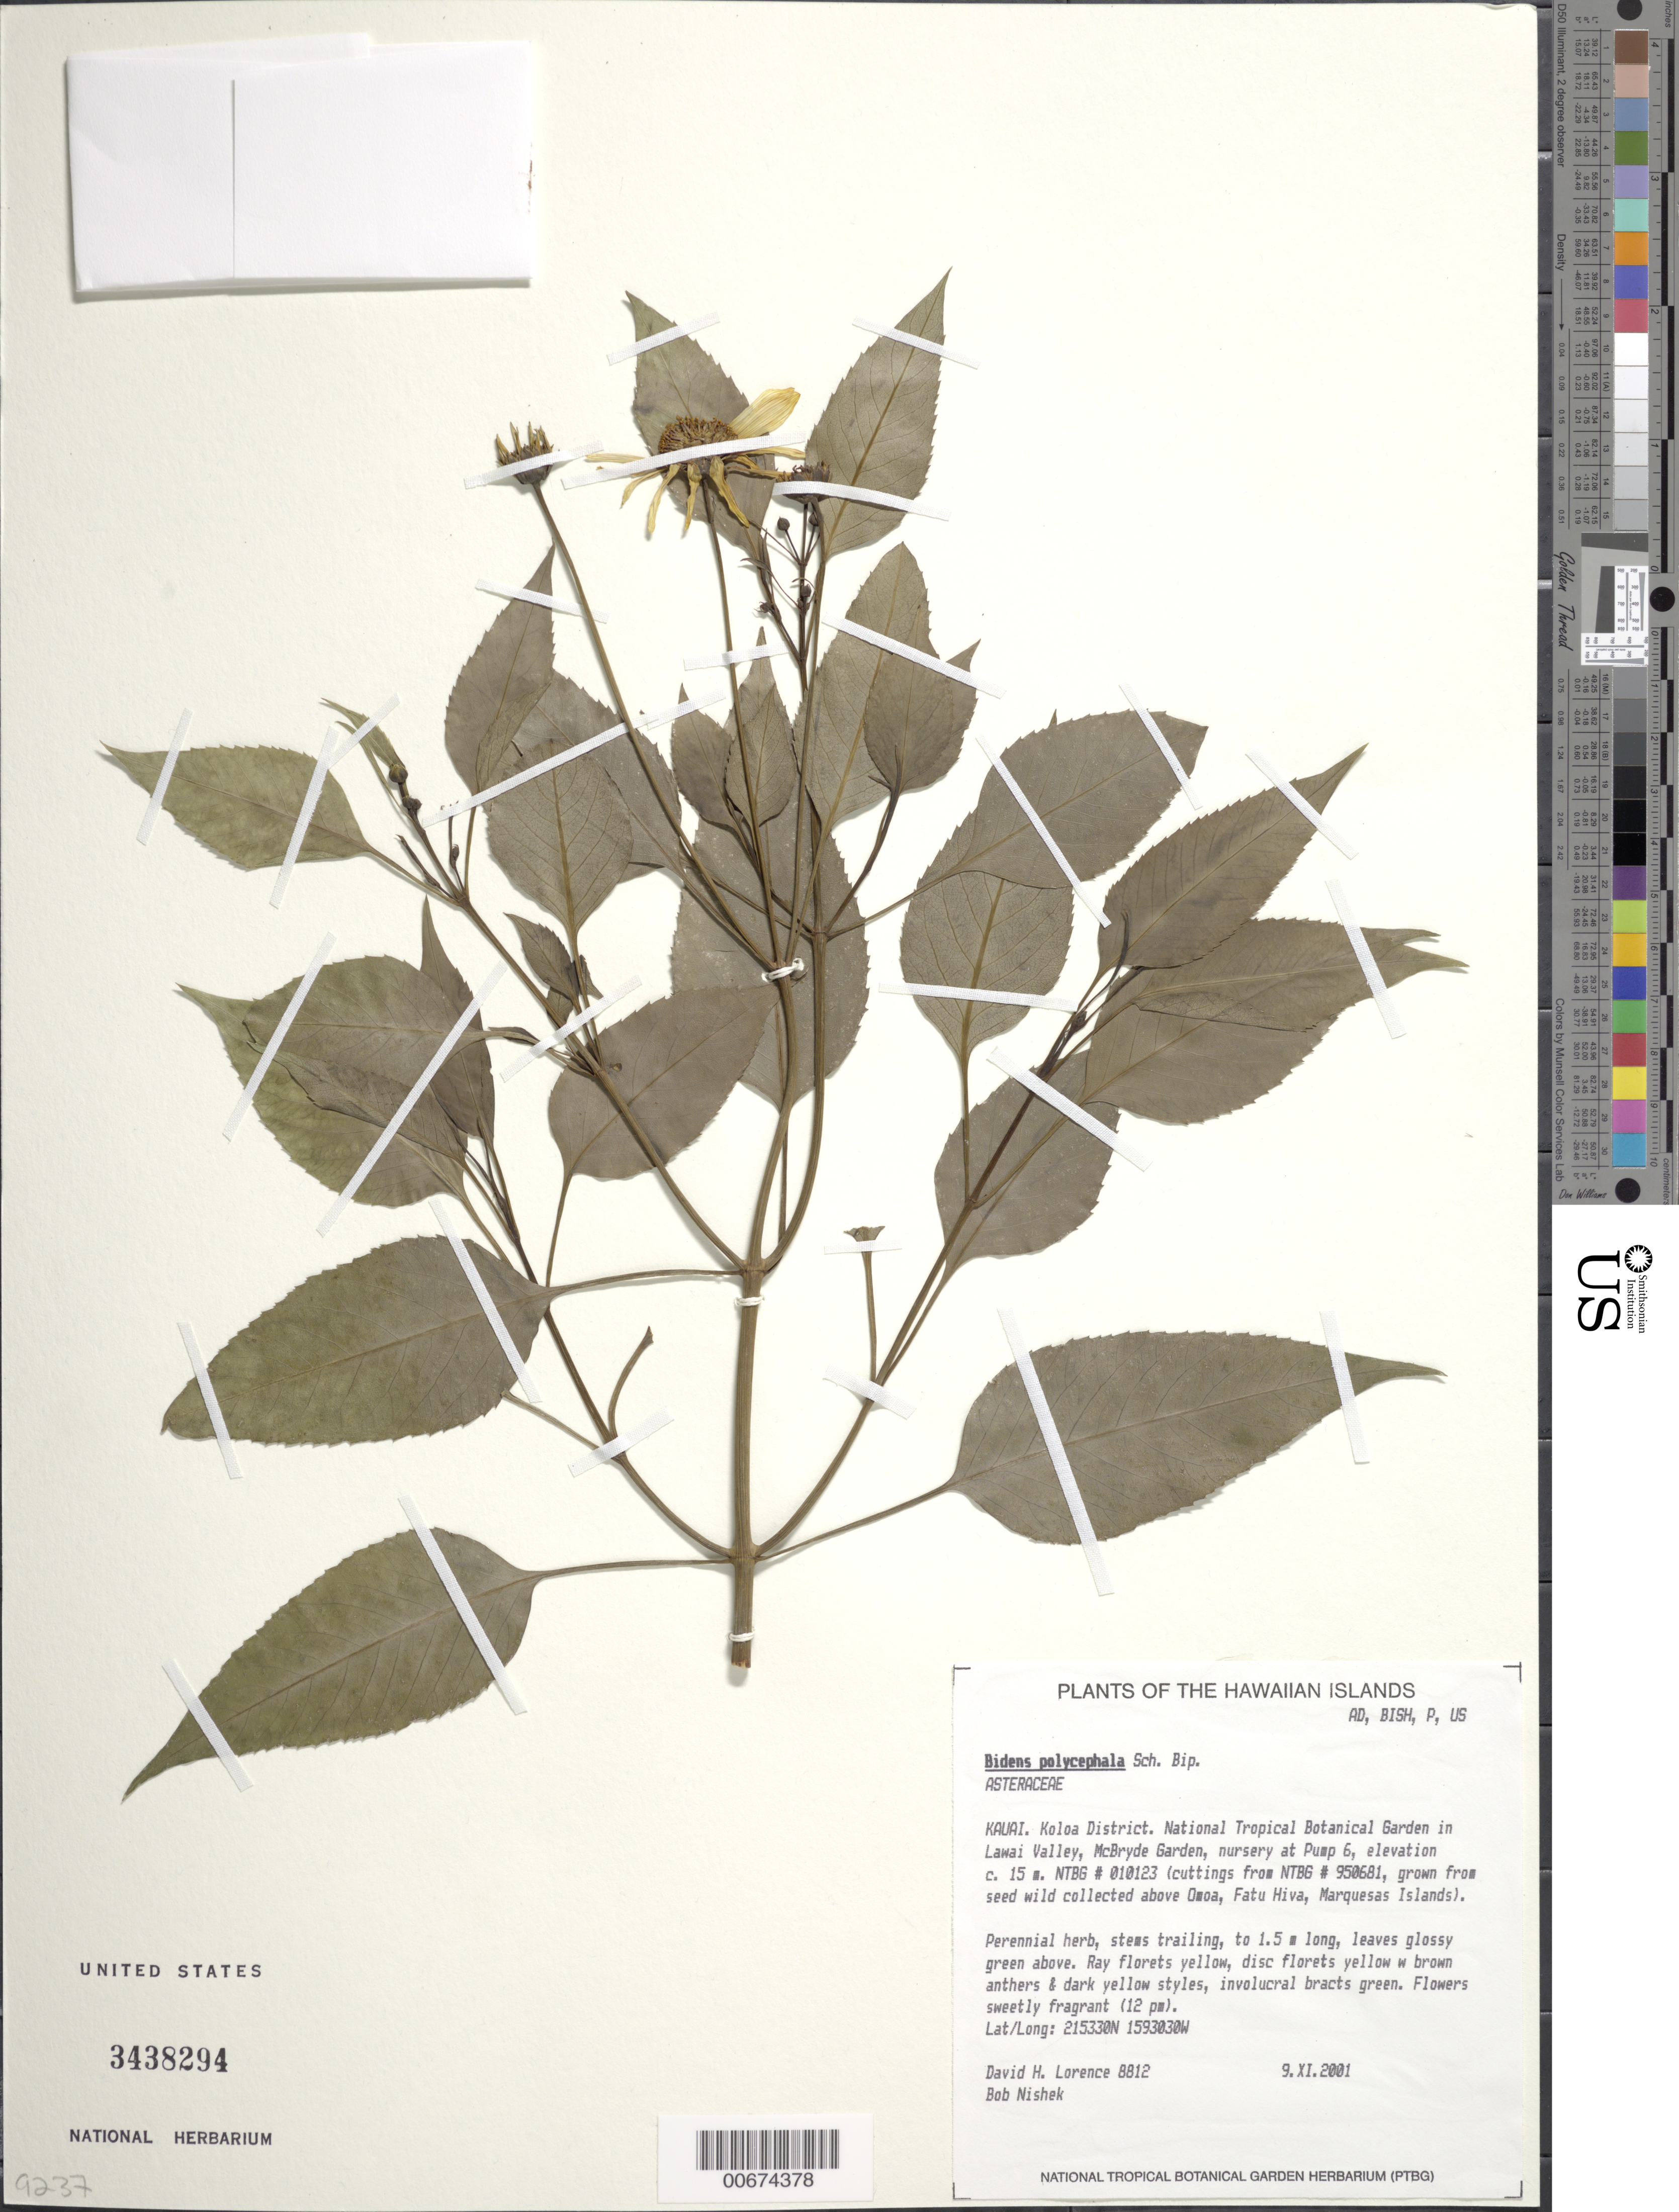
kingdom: Plantae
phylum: Tracheophyta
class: Magnoliopsida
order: Asterales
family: Asteraceae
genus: Bidens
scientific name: Bidens polycephala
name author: Sch. Bip.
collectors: D. Lorence & B. Nishek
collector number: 8812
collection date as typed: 9 Nov 2001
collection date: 2001-11-09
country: United States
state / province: Hawaii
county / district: Kauai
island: Kaua'i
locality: National Tropical Botanical Garden in Lawai Valley, Mcbryde Garden, nursery at Pump 6,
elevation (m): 15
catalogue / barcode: US 3438294